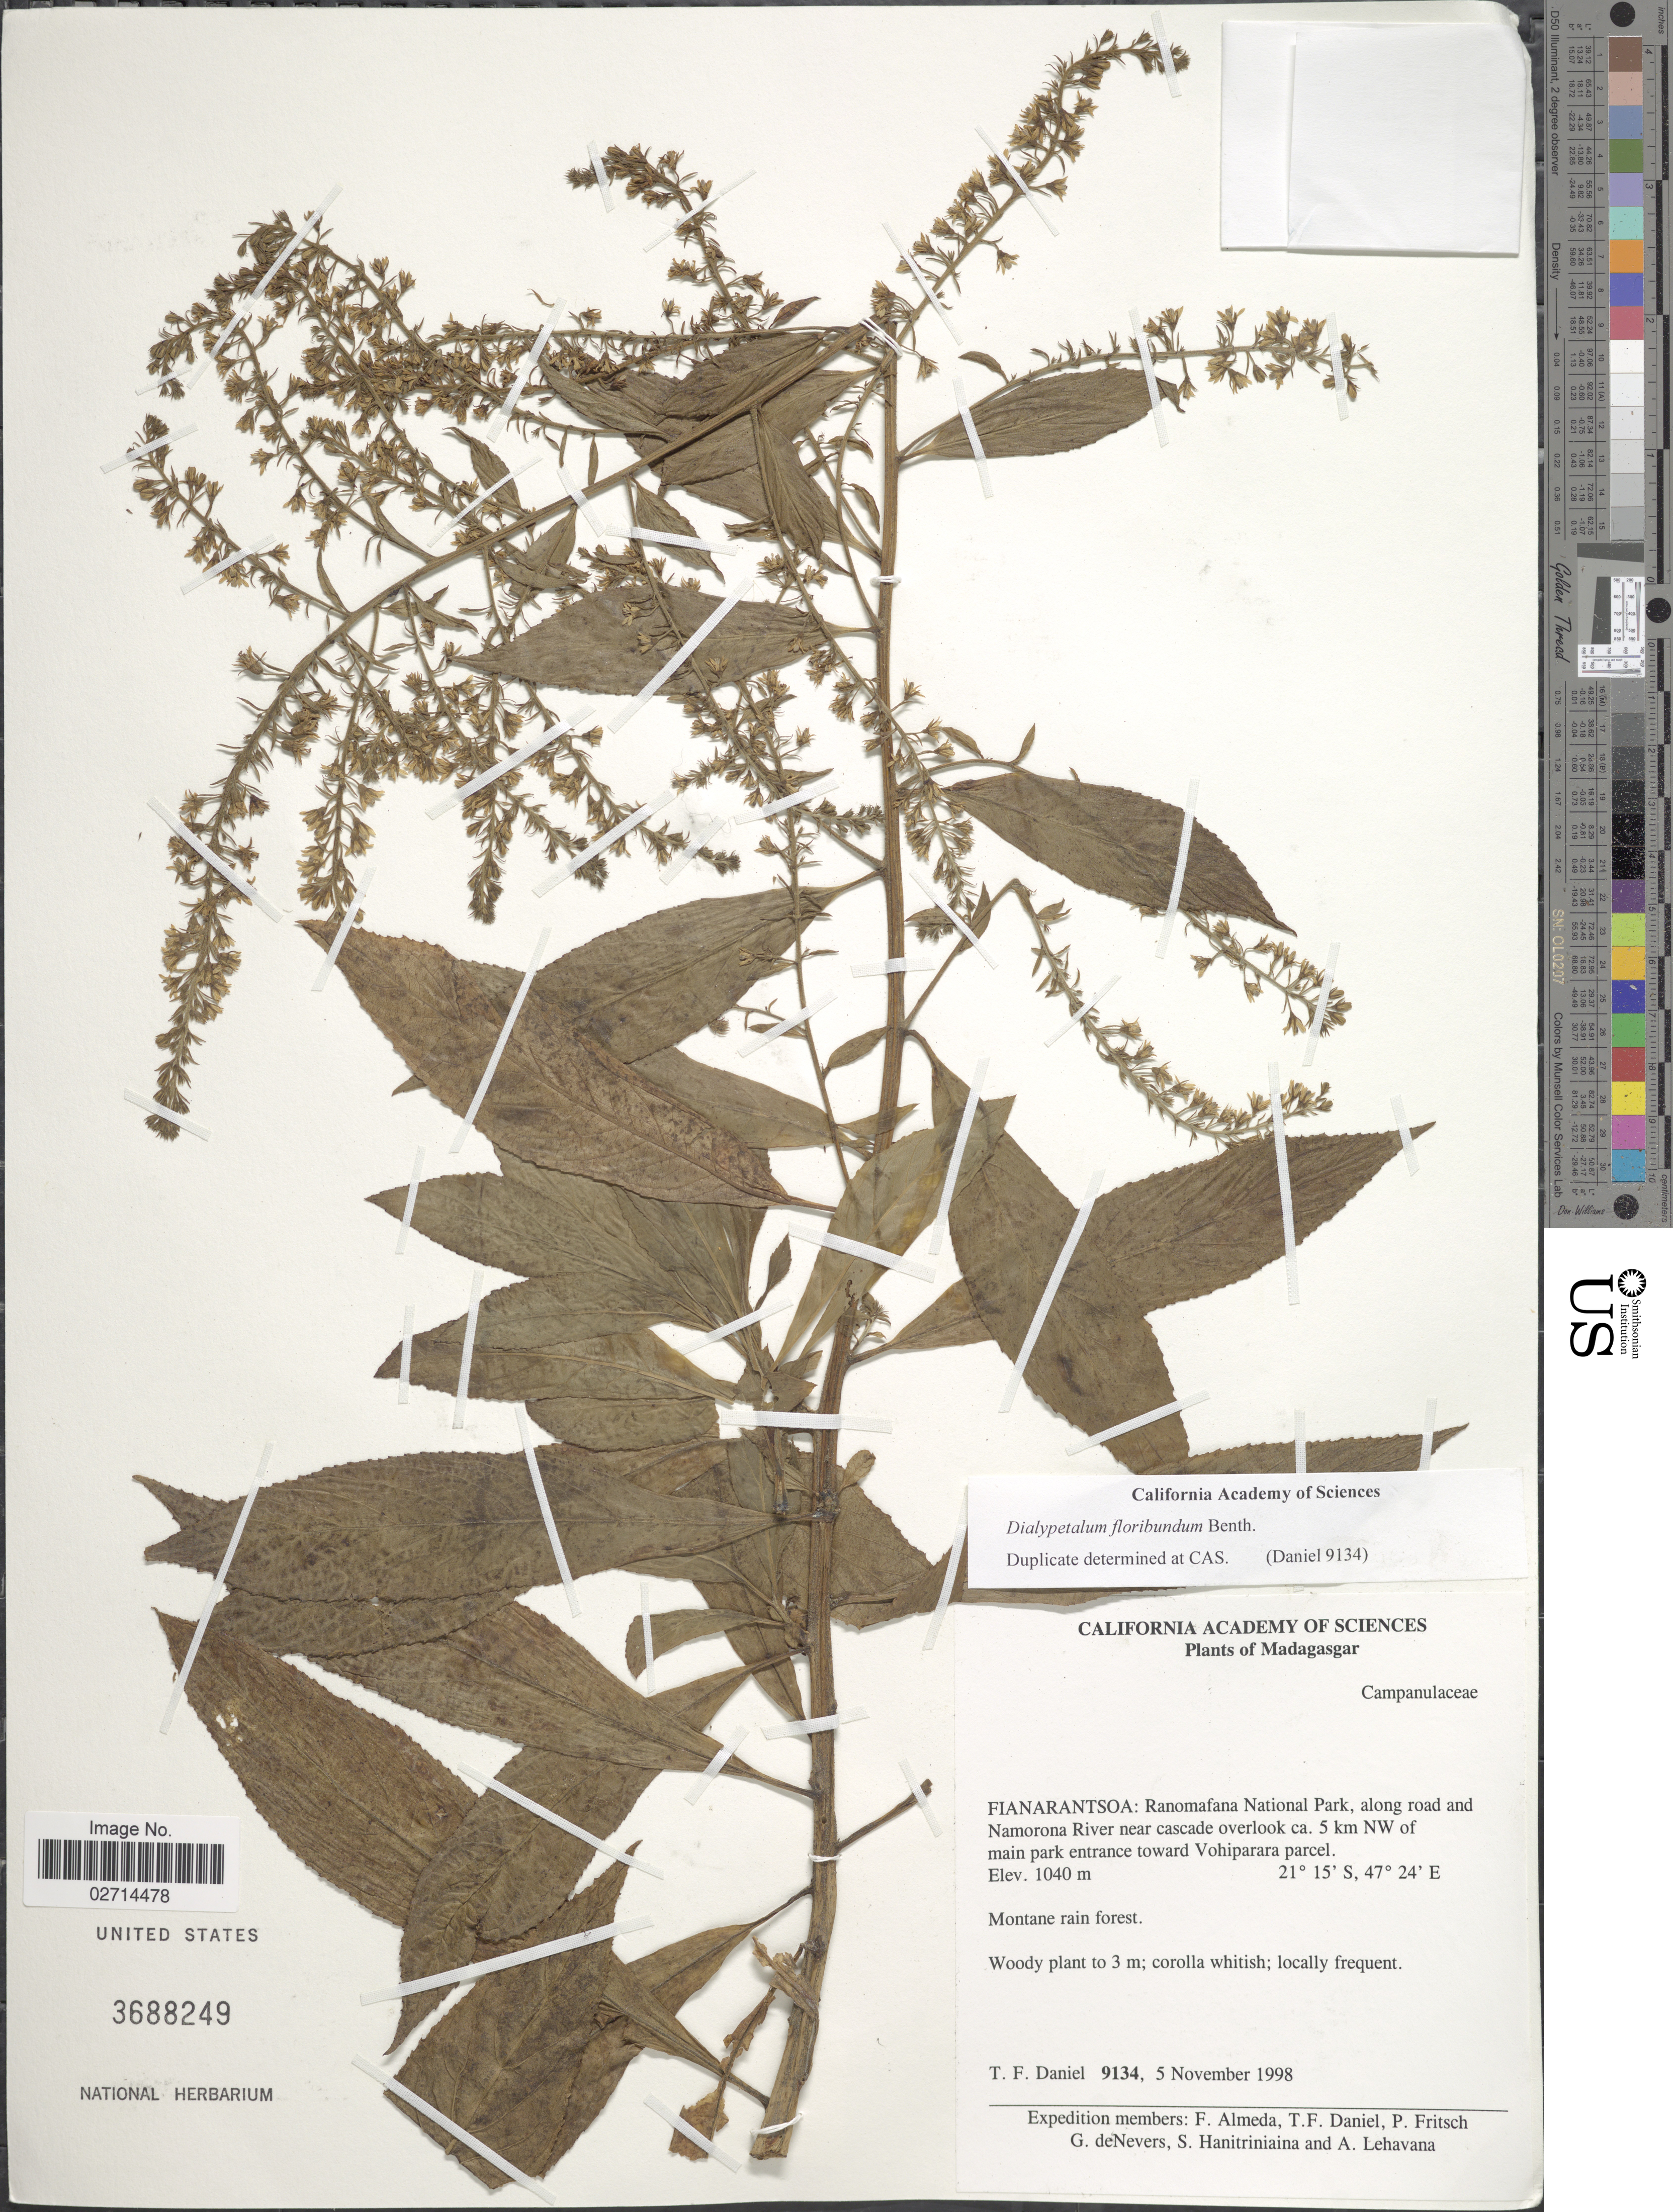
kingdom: Plantae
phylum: Tracheophyta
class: Magnoliopsida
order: Asterales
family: Campanulaceae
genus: Dialypetalum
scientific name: Dialypetalum floribundum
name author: Benth.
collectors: T. F. Daniel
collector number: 9134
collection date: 1998-11-05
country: Madagascar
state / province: Haute Matsiatra / Vatovavy Fitovinany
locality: Ranomafana National Park, along road and Namorona River near cascade overlook ca. 5 km NW of main park entrance toward Vohiparara parcel.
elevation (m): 1040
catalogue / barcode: US 3688249